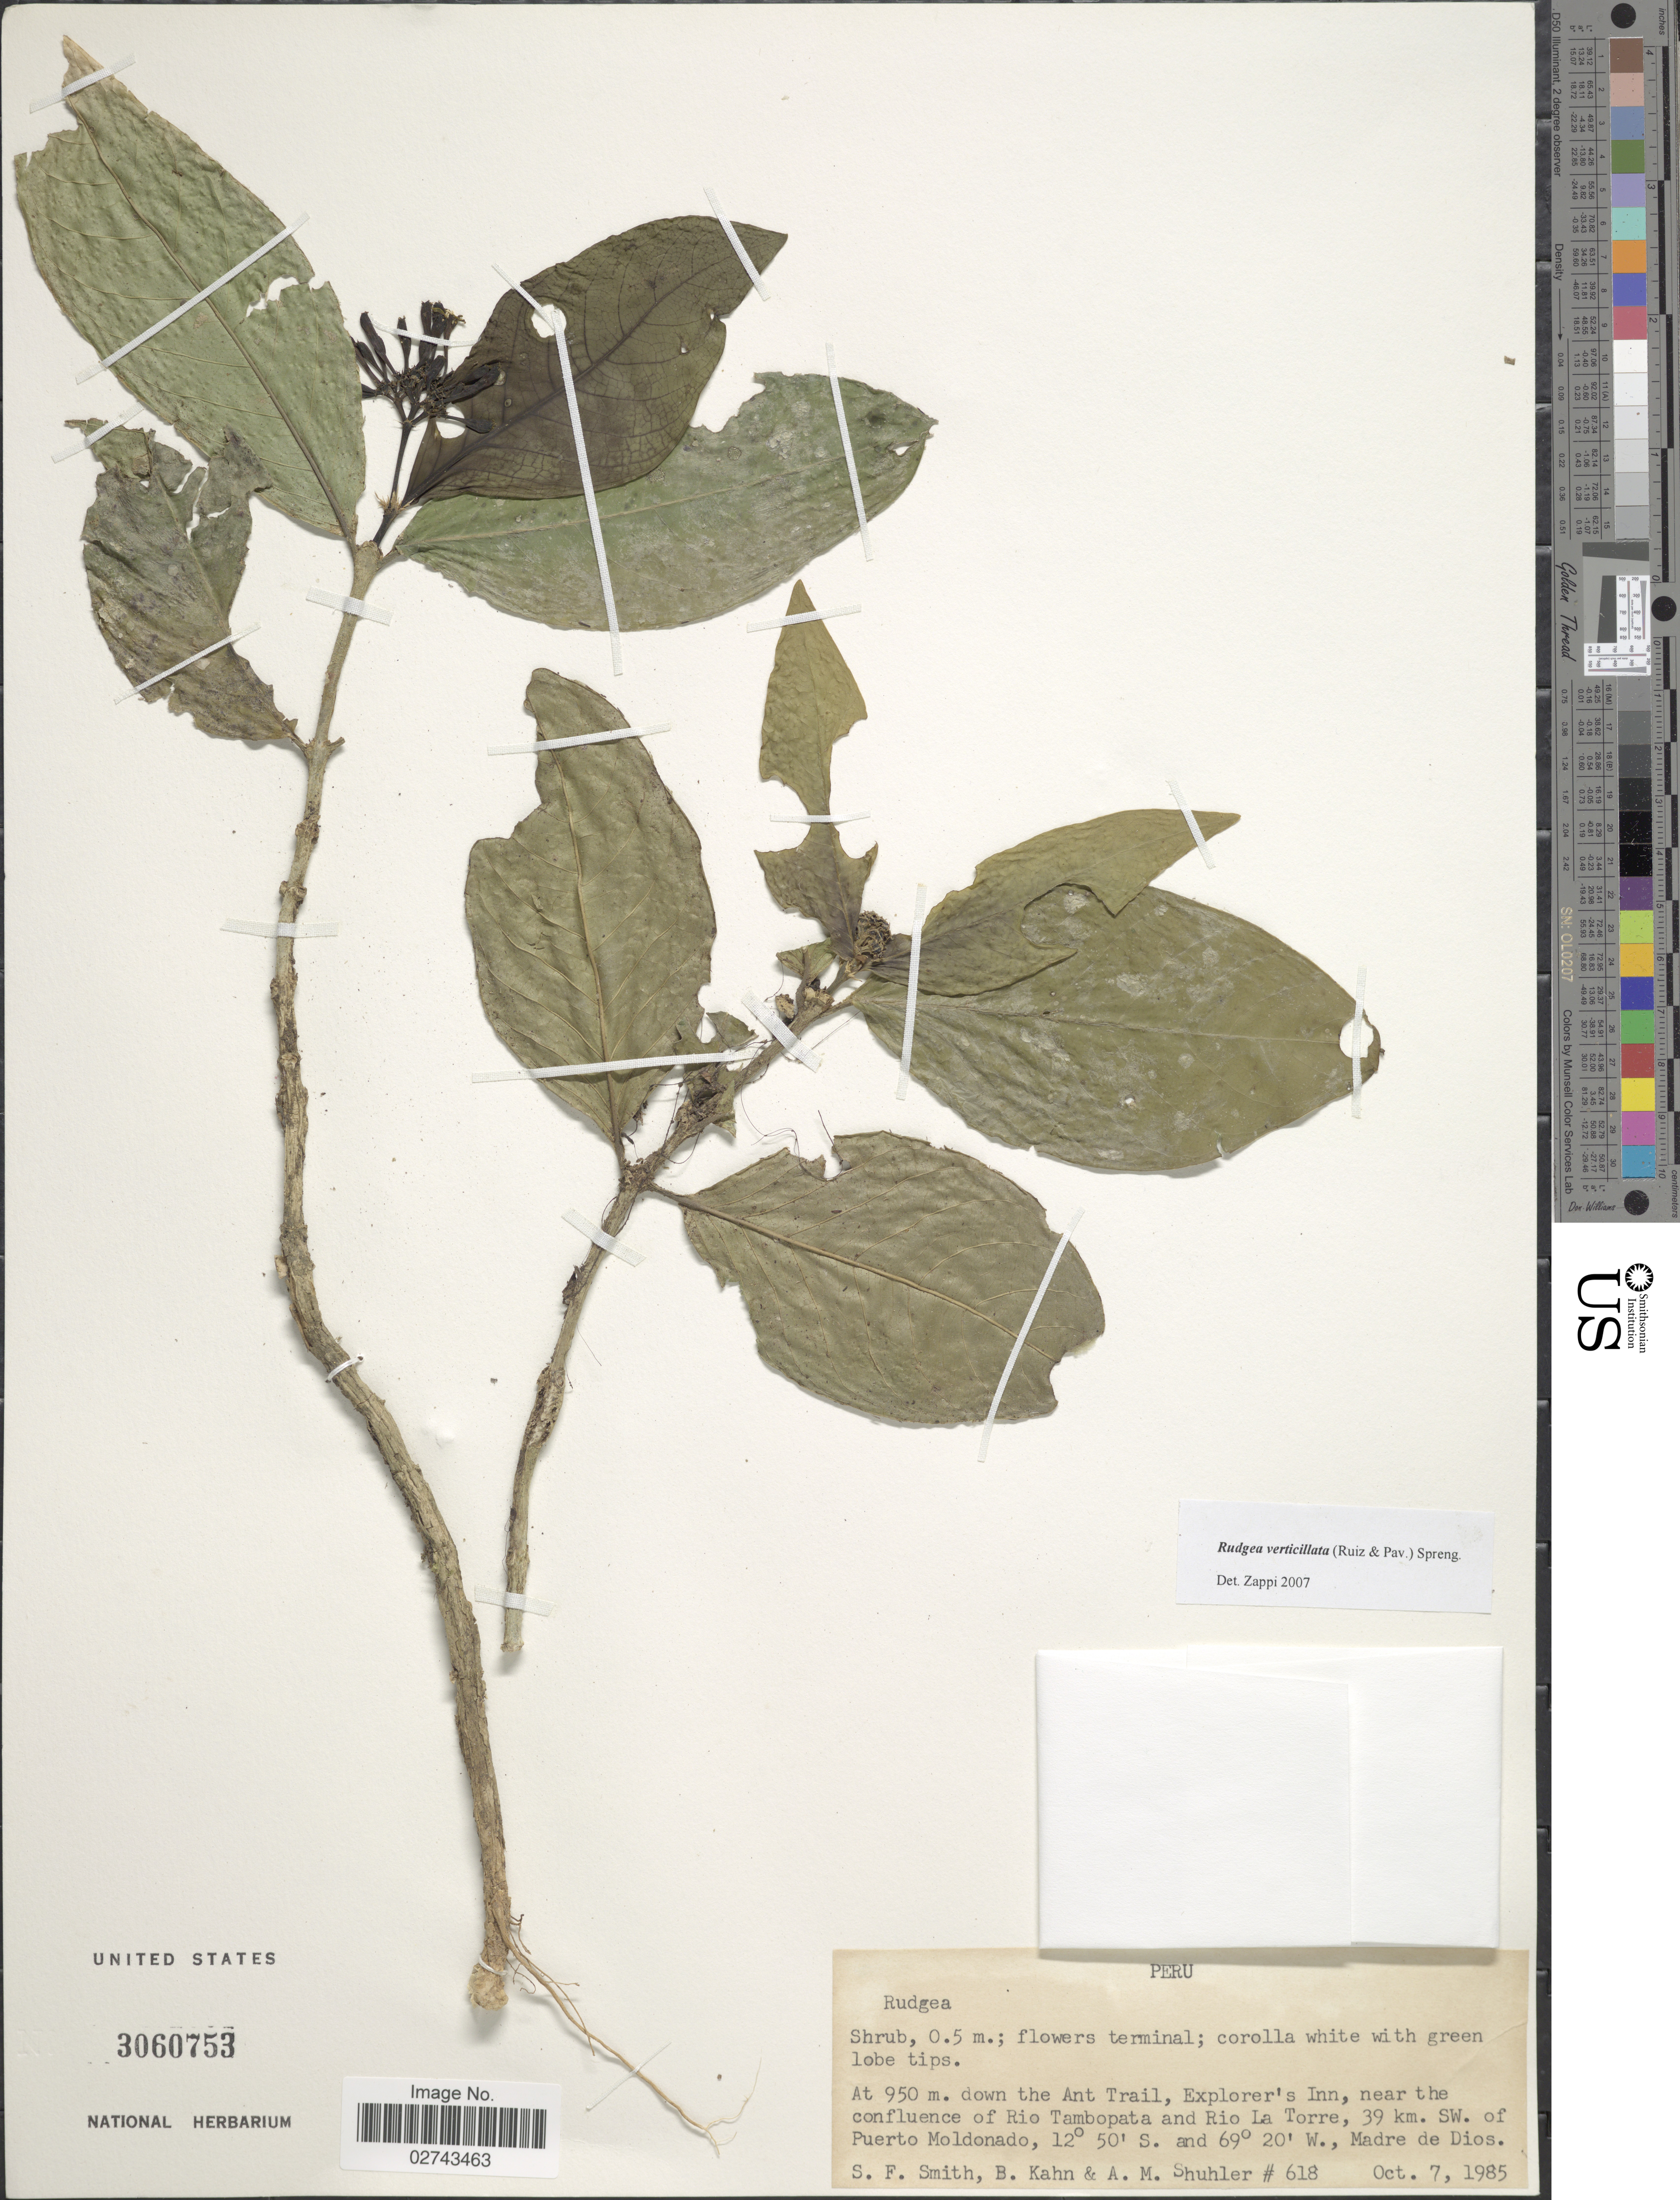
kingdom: Plantae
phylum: Tracheophyta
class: Magnoliopsida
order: Gentianales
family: Rubiaceae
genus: Rudgea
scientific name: Rudgea verticillata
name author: (Ruiz & Pav.) Spreng.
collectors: S.F. Smith, B. Kahn & A. Shuhler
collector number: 618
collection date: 1985-10-07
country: Peru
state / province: Madre de Dios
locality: Down the Ant Trail, Explorer's Inn, near the confluence of Rio Tambopata and Rio La Torre, 39 km. SW. of Puerto Moldonado, Madre de Dios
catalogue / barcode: US 3060753